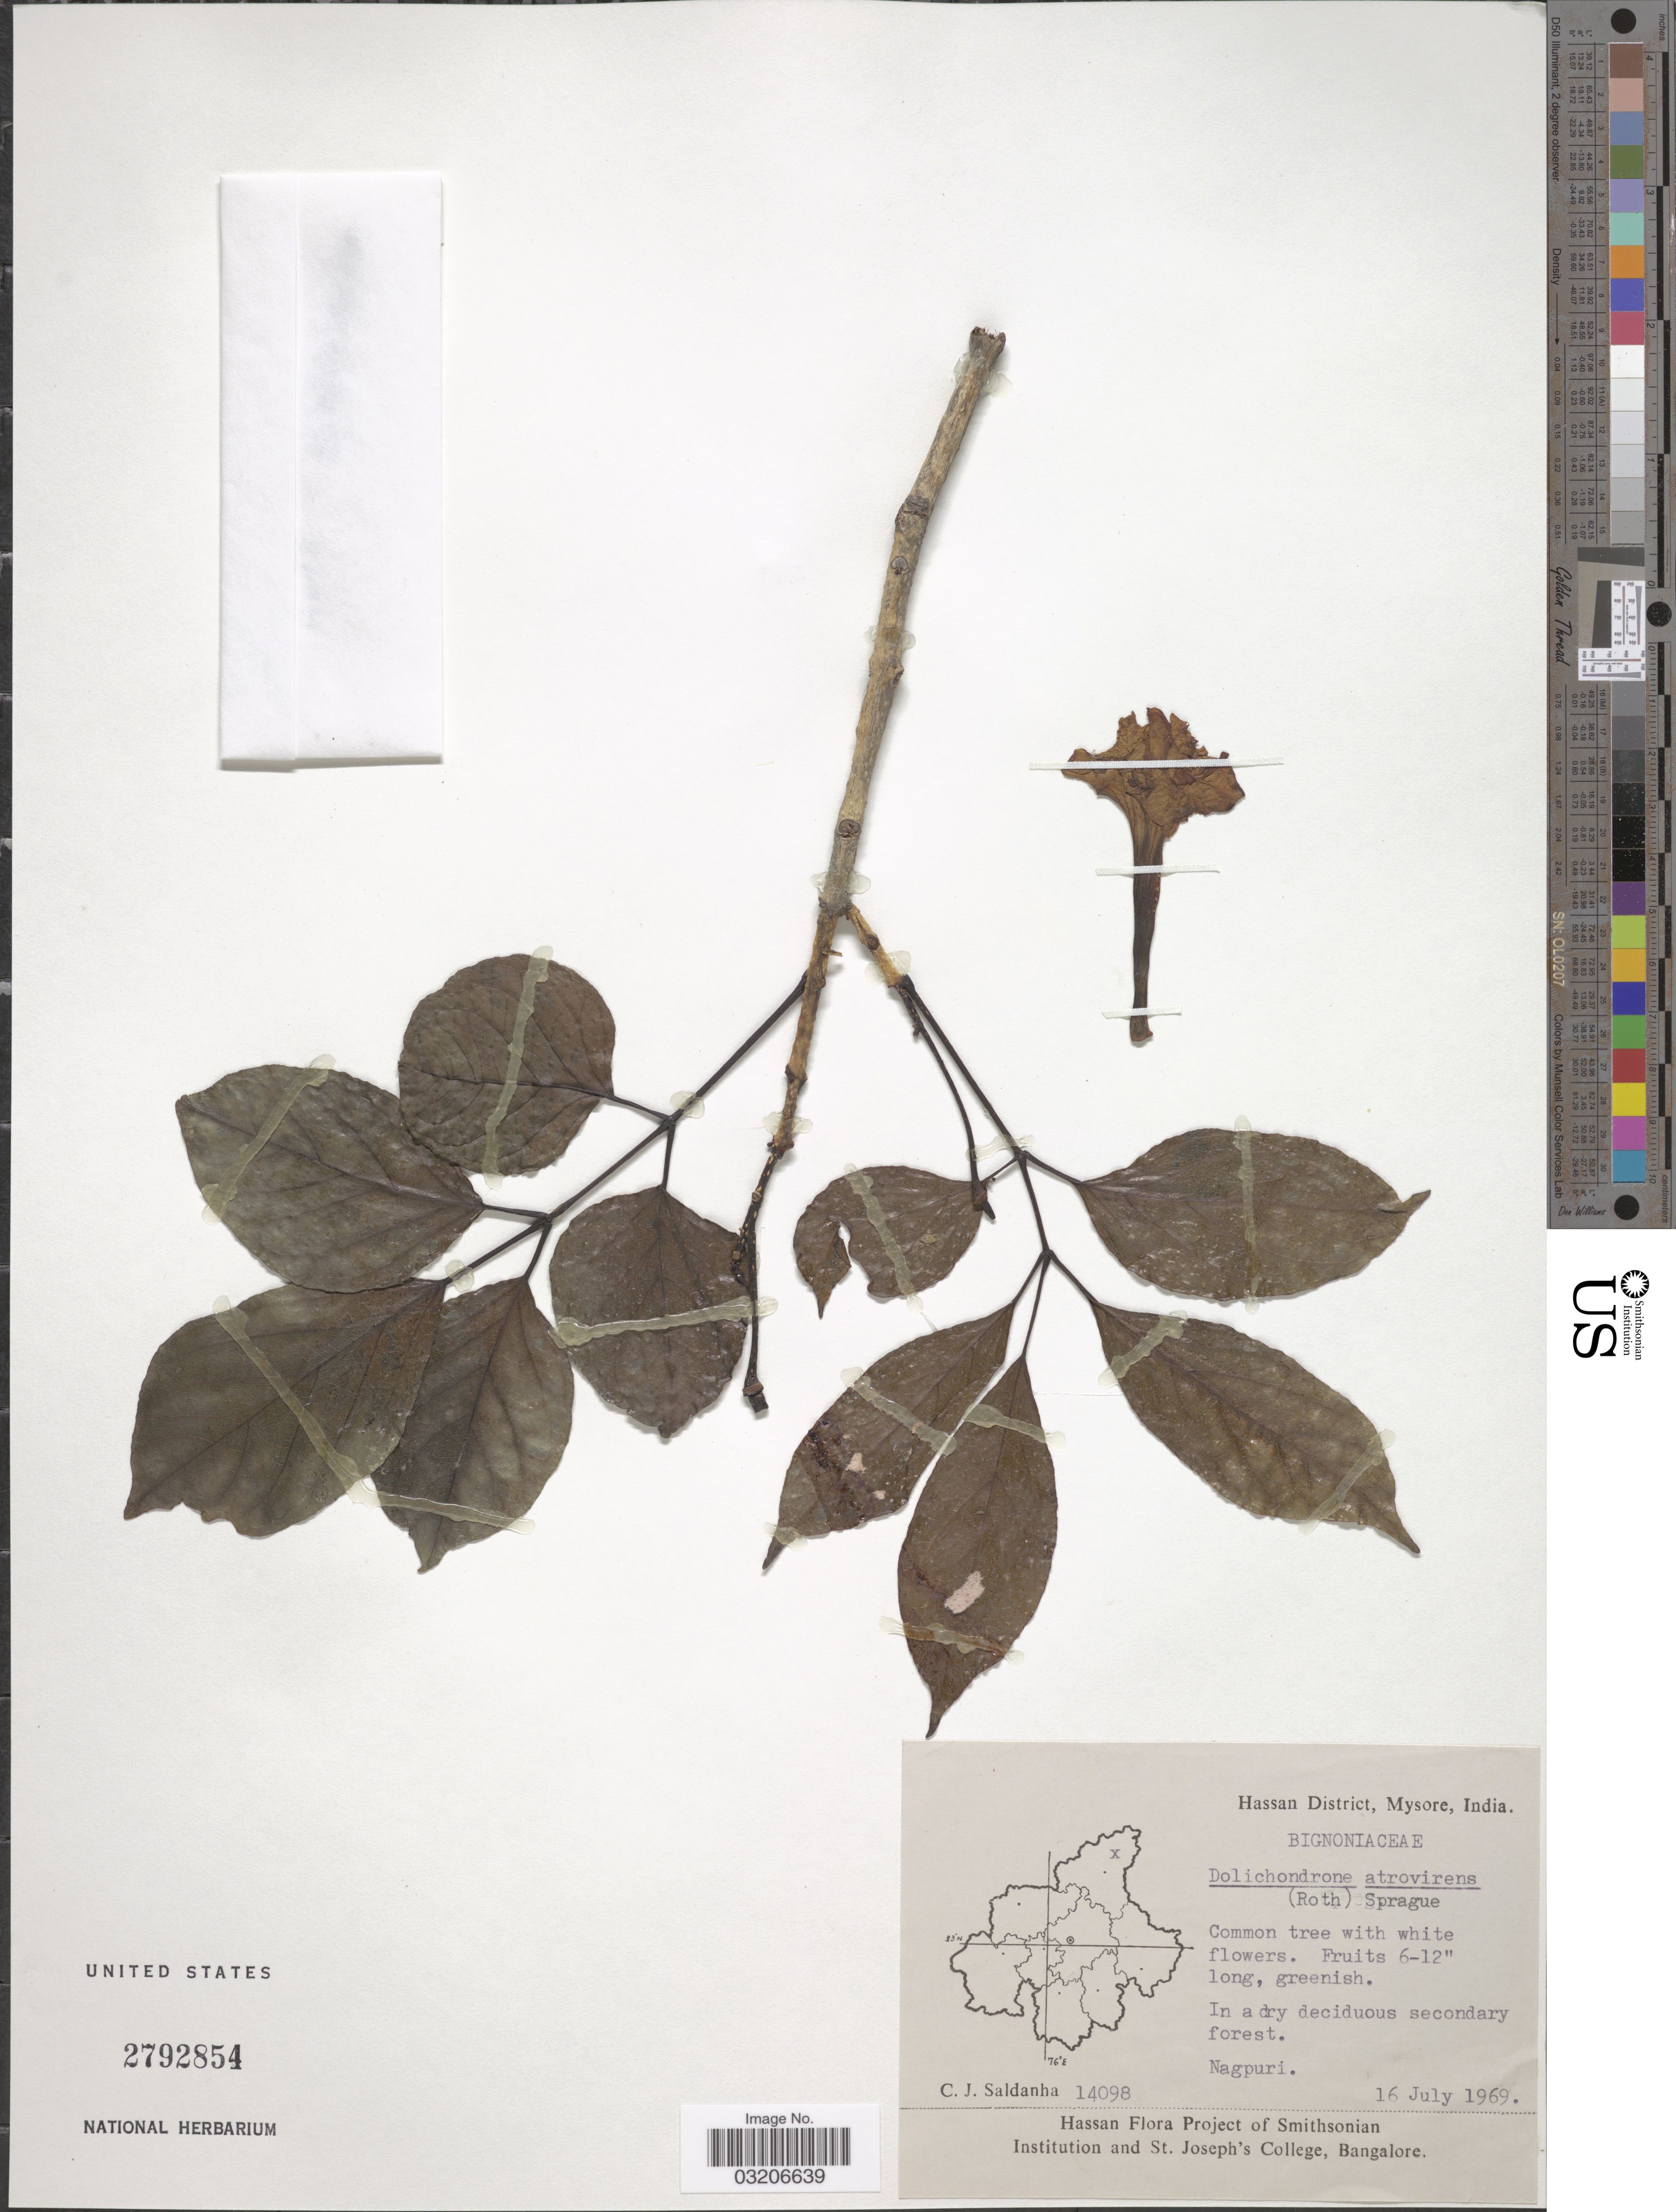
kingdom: Plantae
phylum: Tracheophyta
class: Magnoliopsida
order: Lamiales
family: Bignoniaceae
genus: Dolichandrone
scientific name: Dolichandrone atrovirens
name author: (Roth) K. Schum.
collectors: C. J. Saldanha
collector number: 14098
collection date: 1969-07-16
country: India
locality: Hassan District, Mysore. Nagpuri.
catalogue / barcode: US 2792854